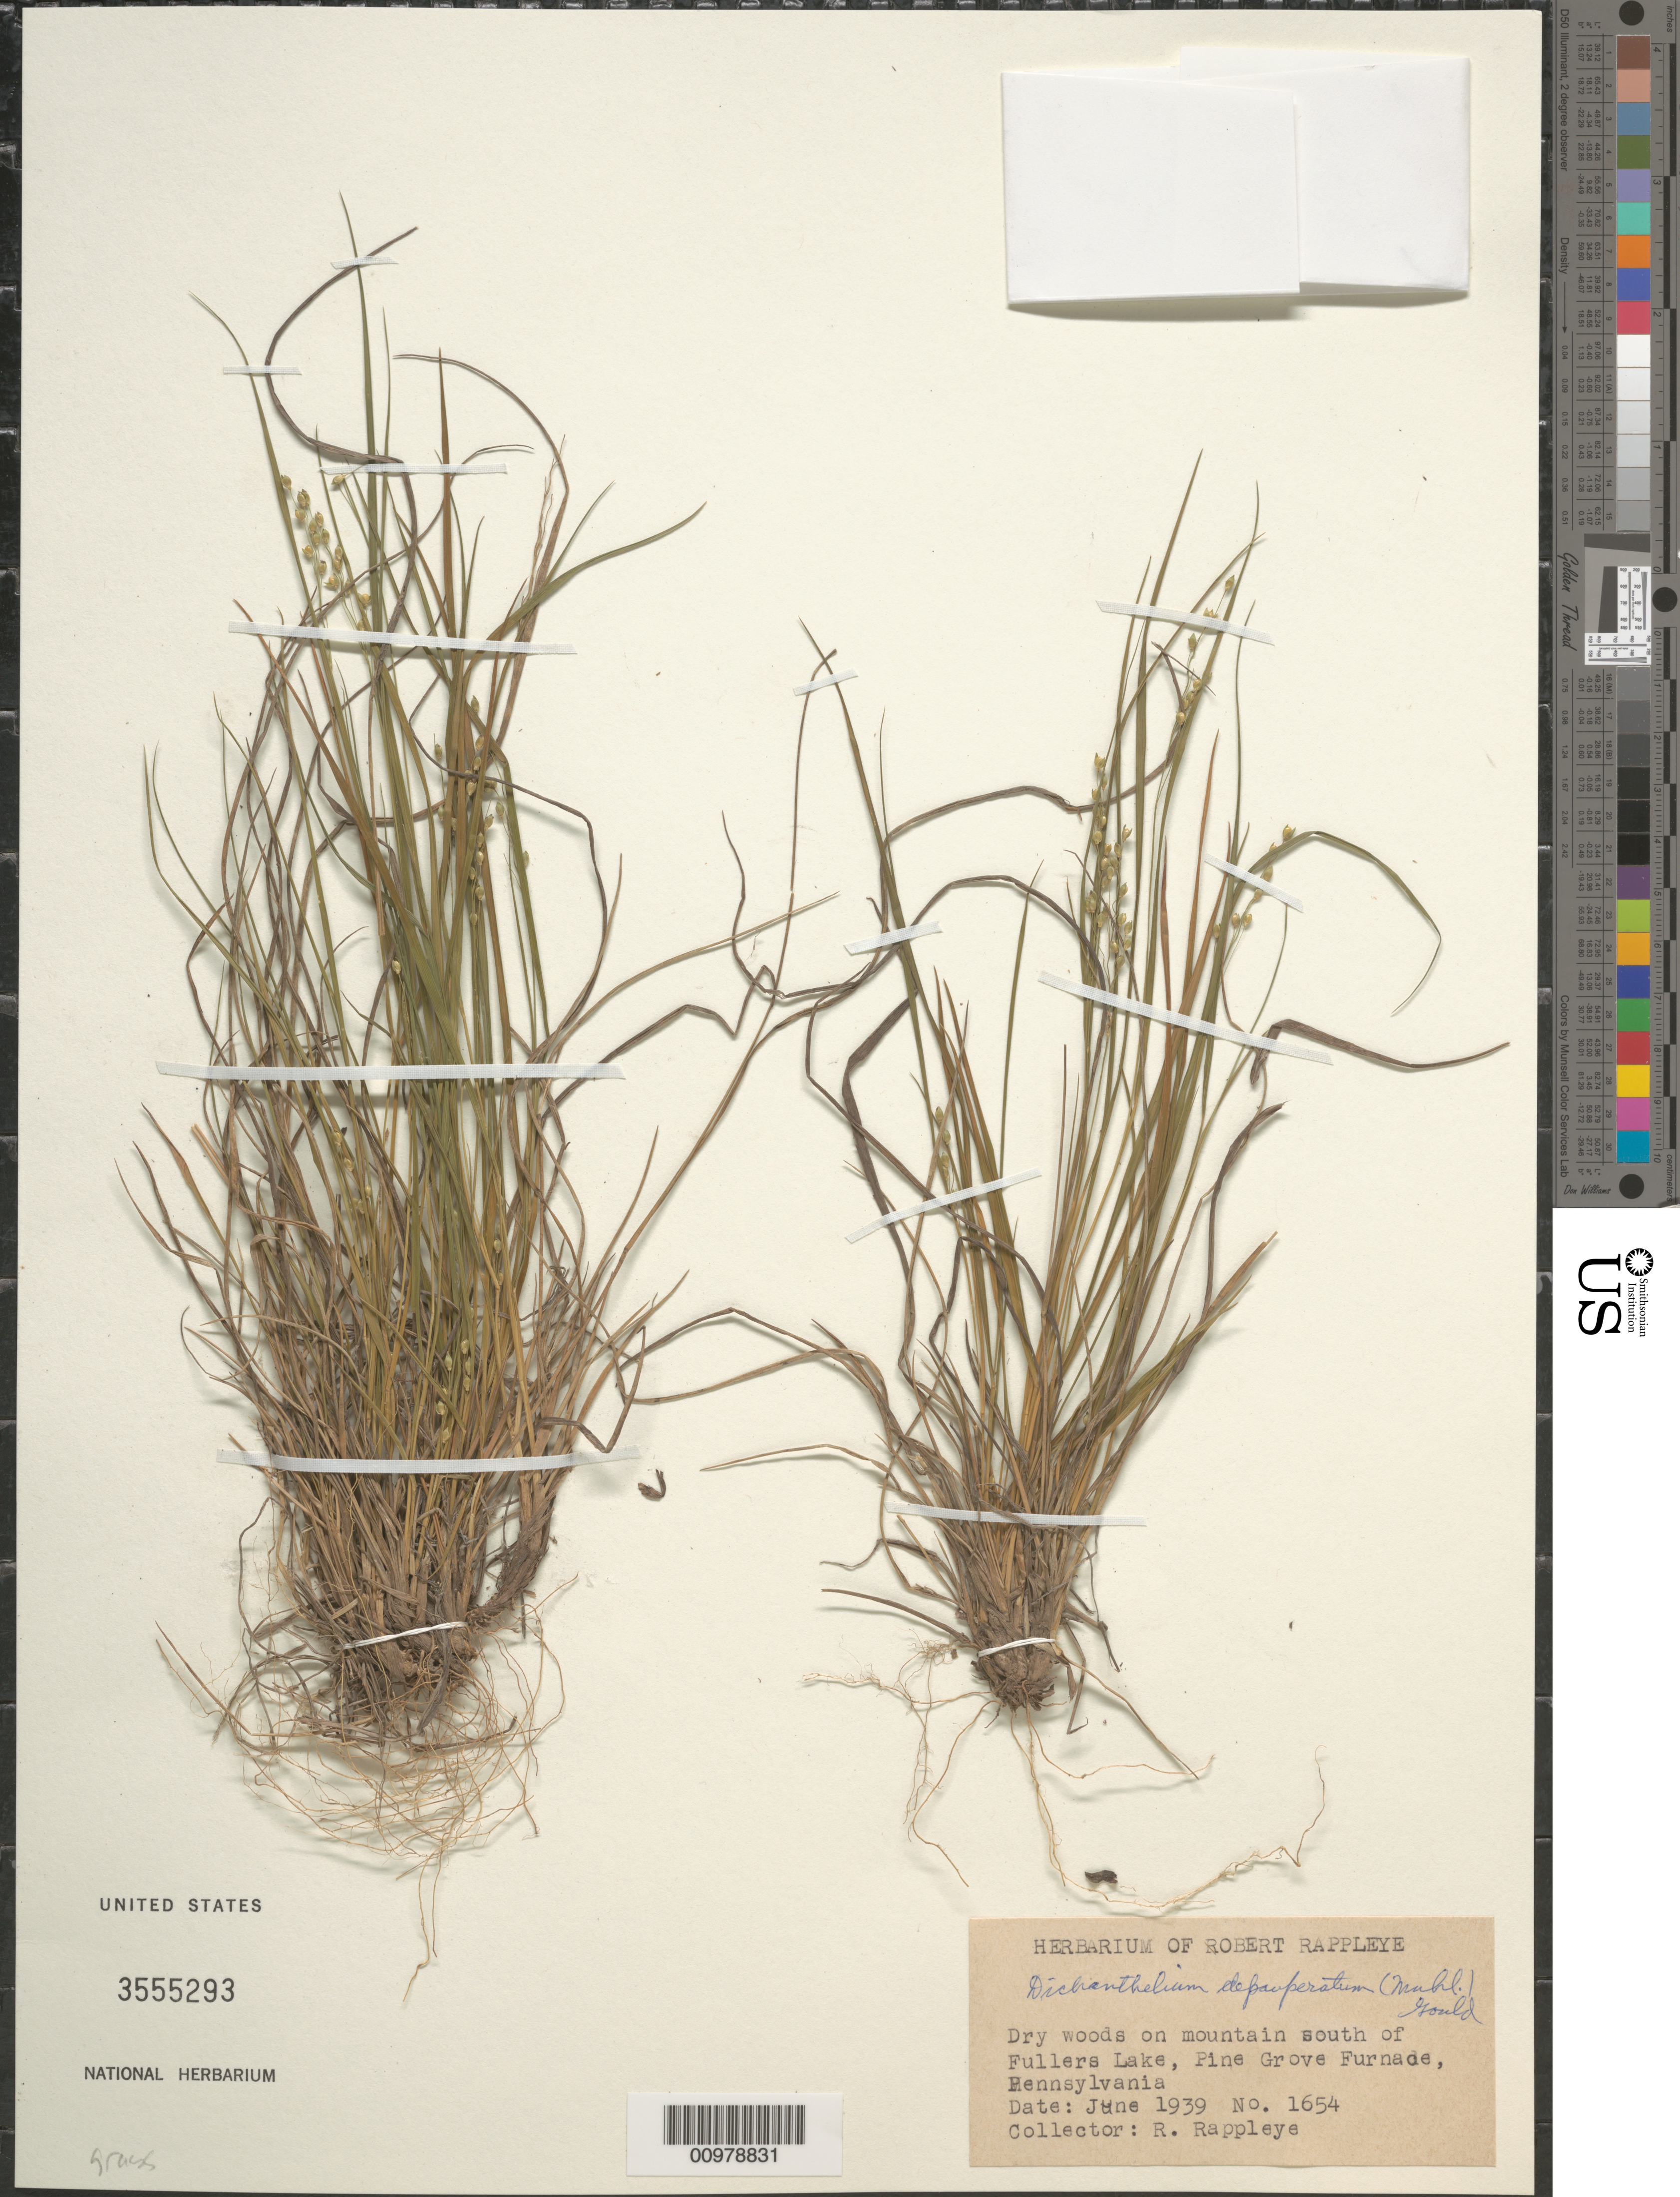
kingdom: Plantae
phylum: Tracheophyta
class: Liliopsida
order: Poales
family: Poaceae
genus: Dichanthelium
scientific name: Dichanthelium depauperatum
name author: (Muhl.) Gould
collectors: R. Rappleye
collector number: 1654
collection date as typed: June 1939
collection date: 1939-06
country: United States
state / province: Pennsylvania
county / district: Cumberland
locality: South of Fullers Lake, Pine Grove Furnace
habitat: dry woods on mountain side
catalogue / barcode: US 3555293